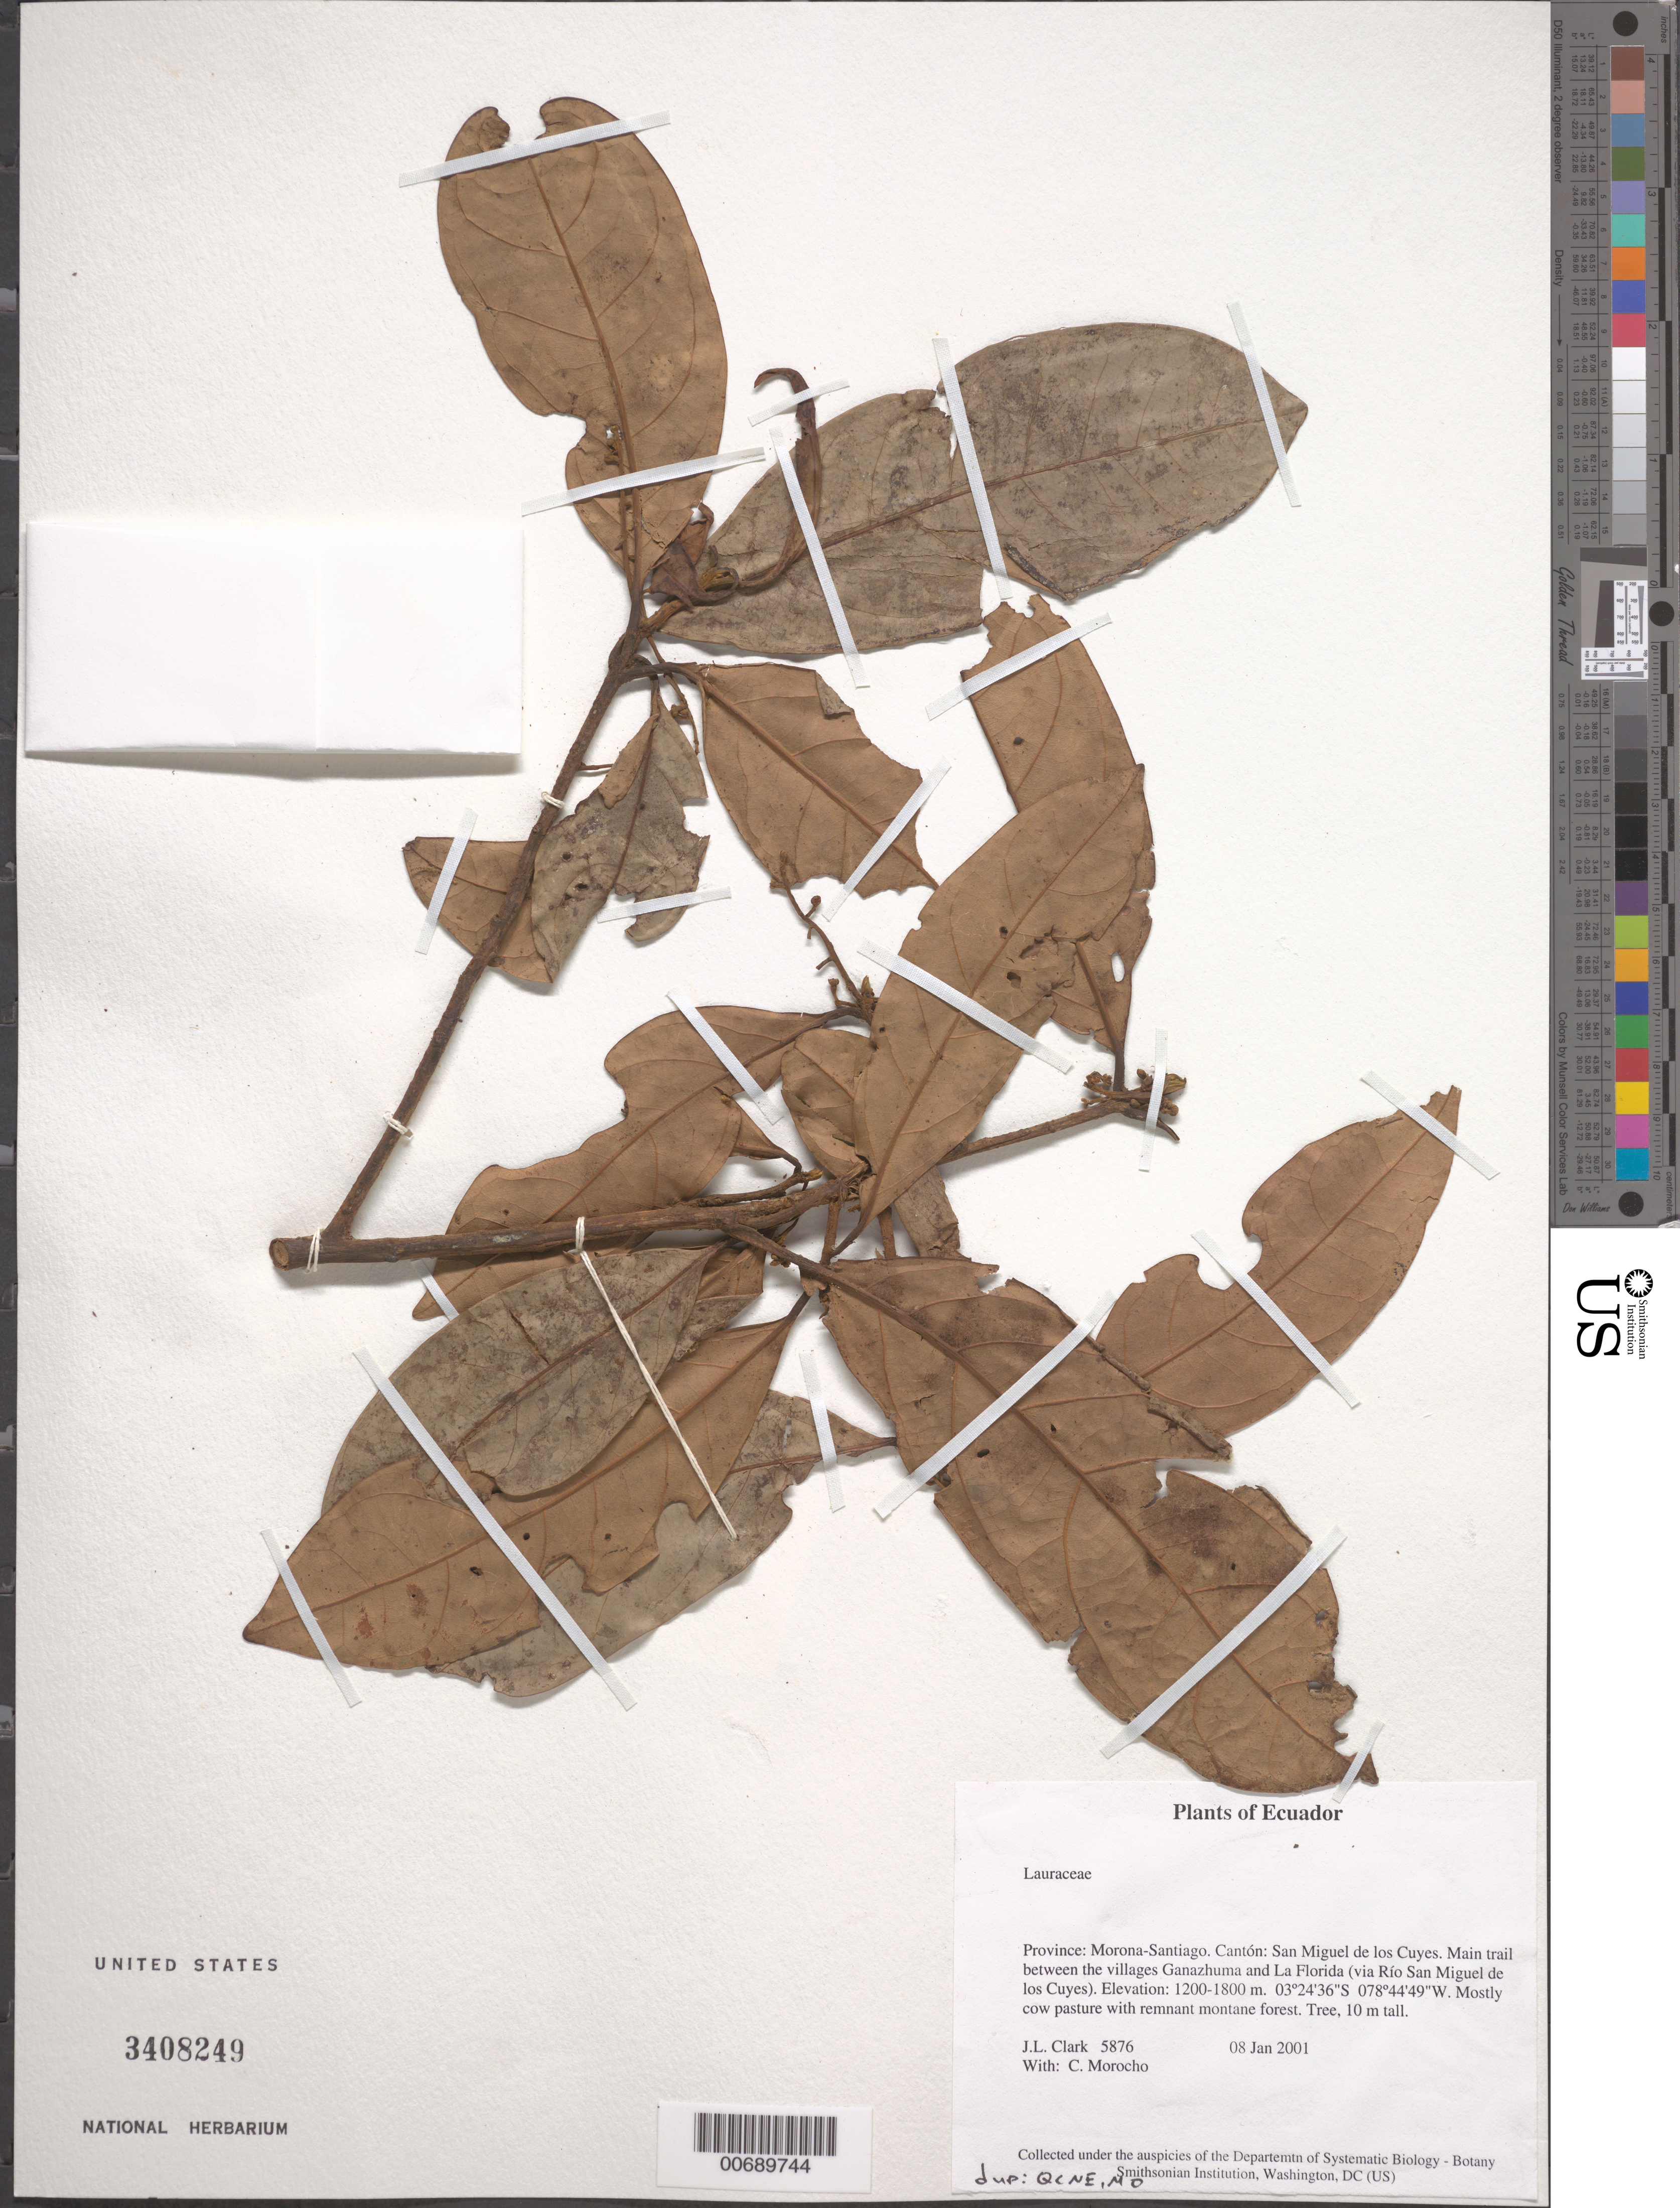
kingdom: Plantae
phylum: Tracheophyta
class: Magnoliopsida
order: Laurales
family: Lauraceae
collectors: J. L. Clark & C. Morocho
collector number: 5876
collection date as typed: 08 Jan 2001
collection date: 2001-01-08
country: Ecuador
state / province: Morona-Santiago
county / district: San Miguel de los Cuyes ?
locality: Main Trail between the Villages Ganazhuma and La Florida (via Río Sal Miguel de los Cuyes). [Sal Miguel de Cuyes is listed as a city not a Canton of Morona-Santiago.]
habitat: Mostly cow pasture with remnant montane forest.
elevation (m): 1200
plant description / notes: MO, QCNE, US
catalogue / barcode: US 3408249